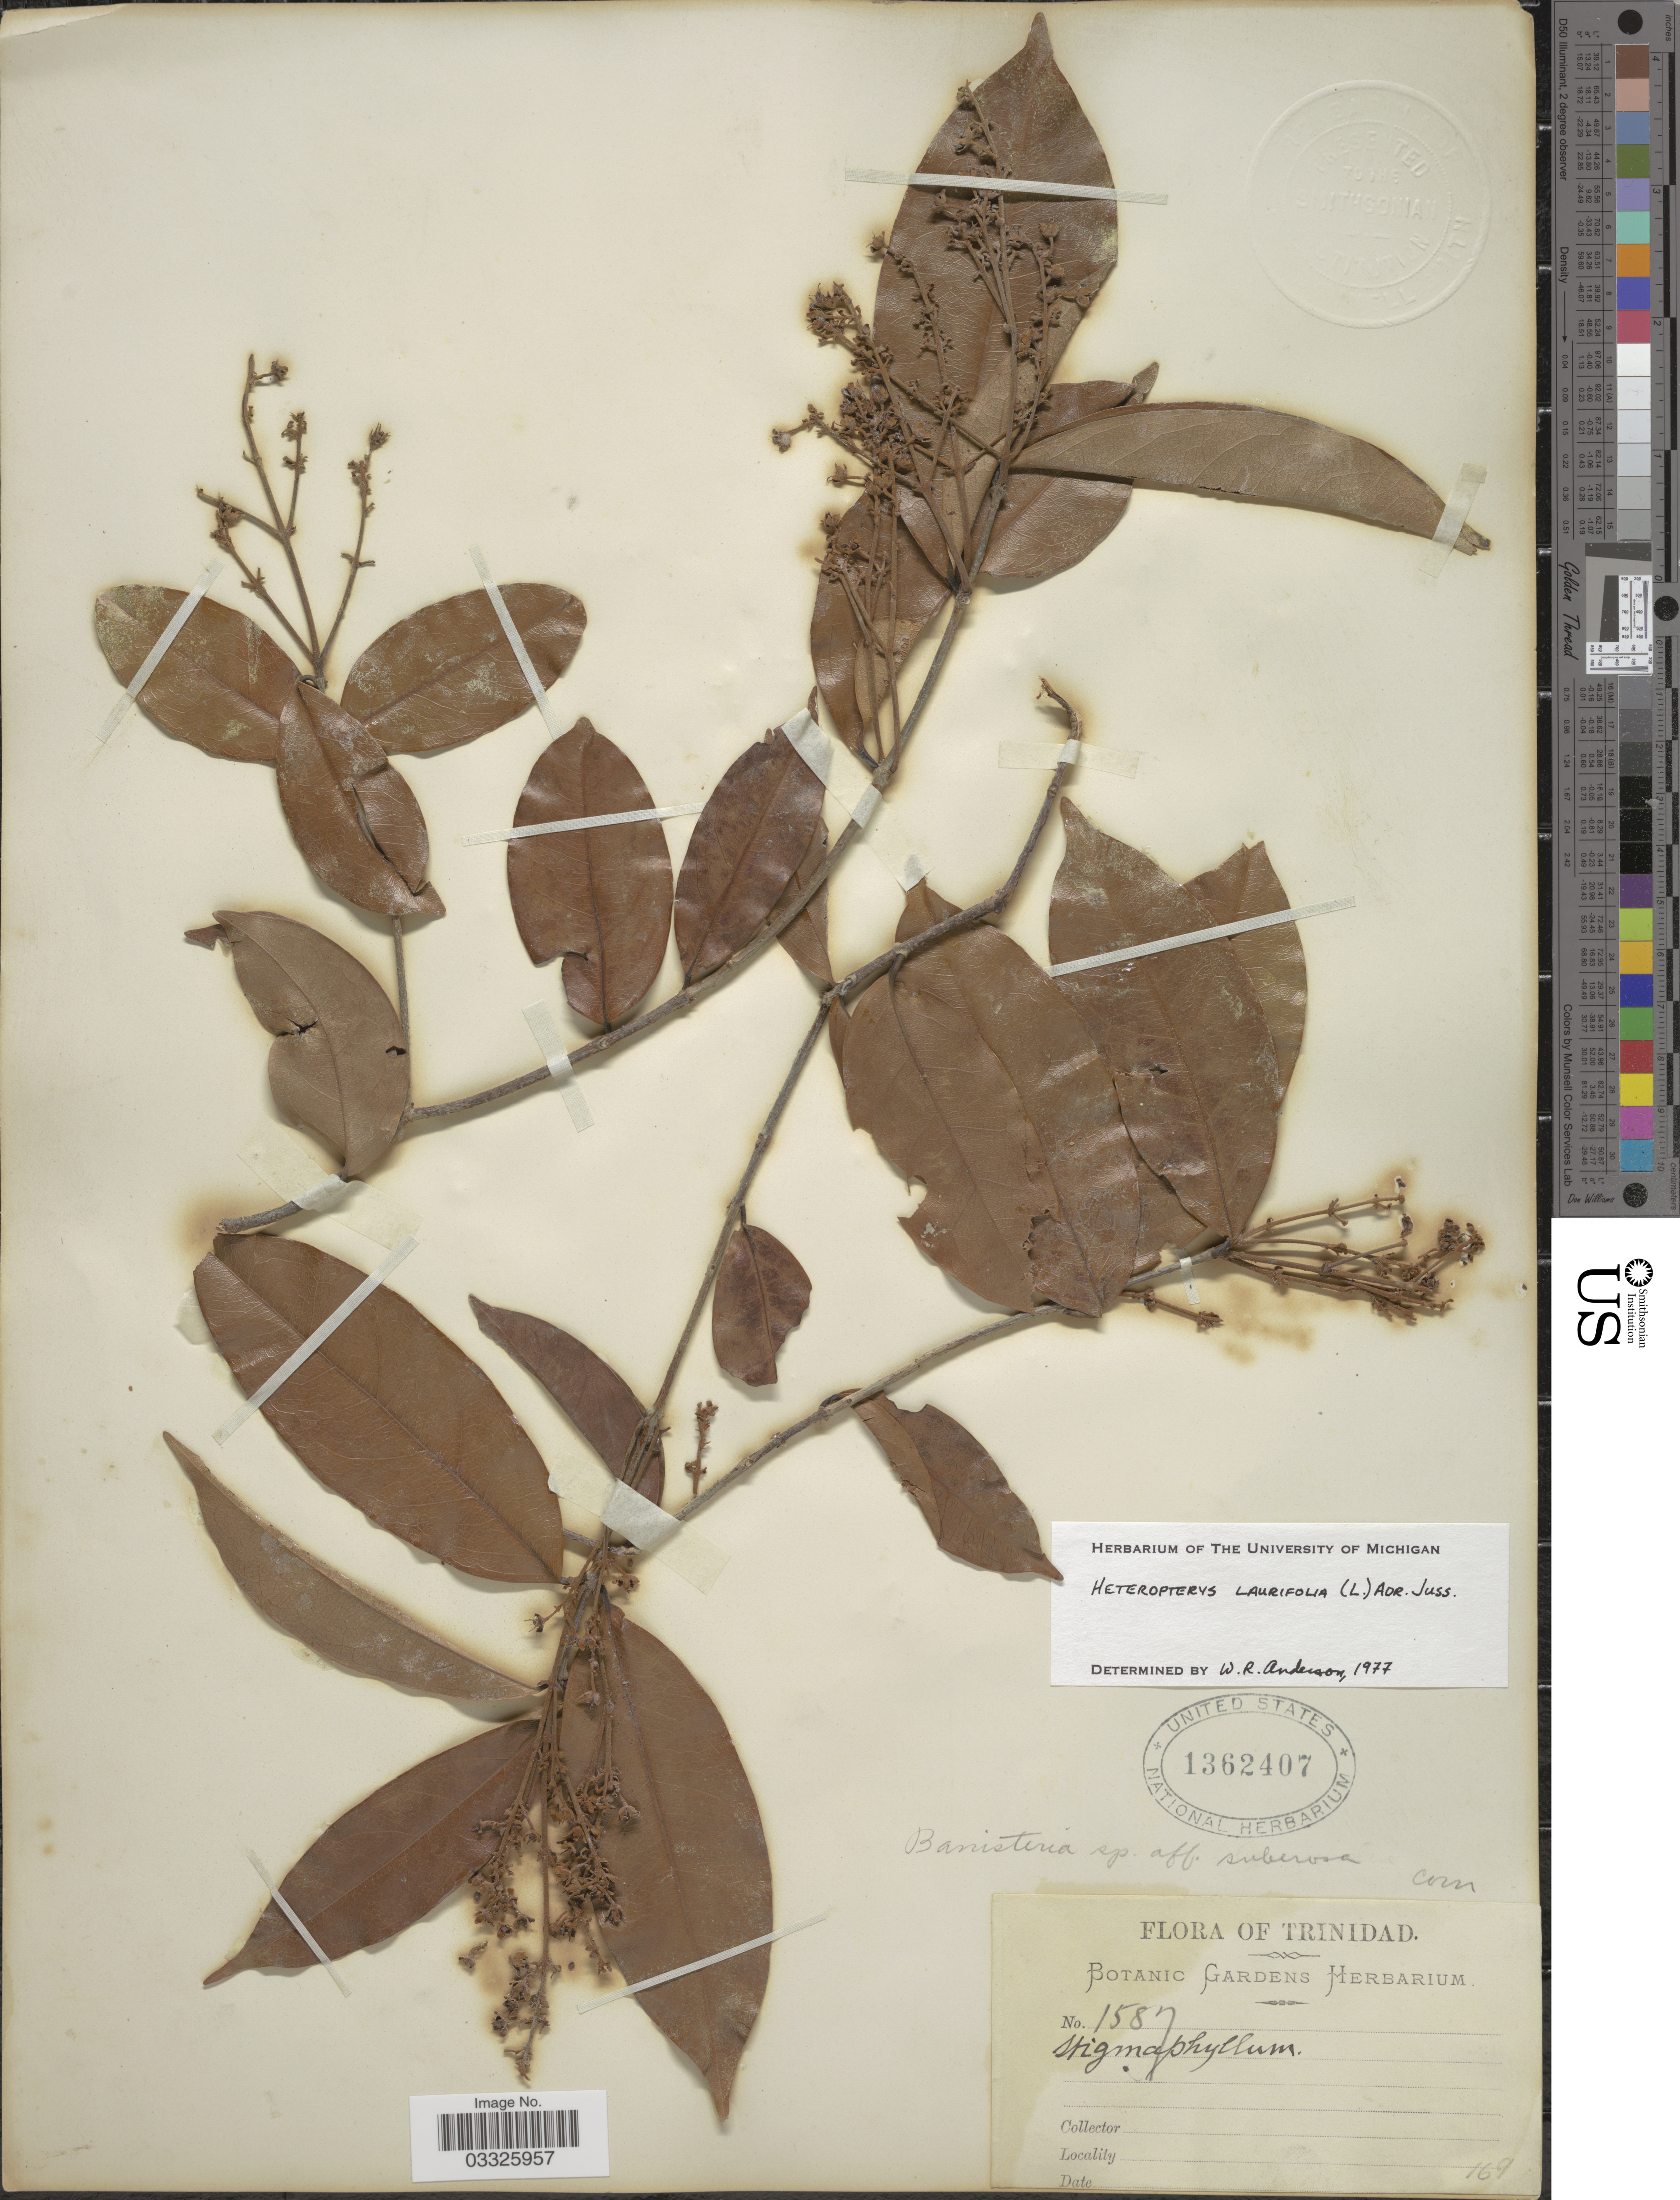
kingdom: Plantae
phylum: Tracheophyta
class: Magnoliopsida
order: Malpighiales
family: Malpighiaceae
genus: Heteropterys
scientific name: Heteropterys laurifolia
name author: (L.) A. Juss.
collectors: ex herb. Botanic Gardens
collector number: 1587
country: Trinidad and Tobago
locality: Trinidad.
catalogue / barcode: US 1362407